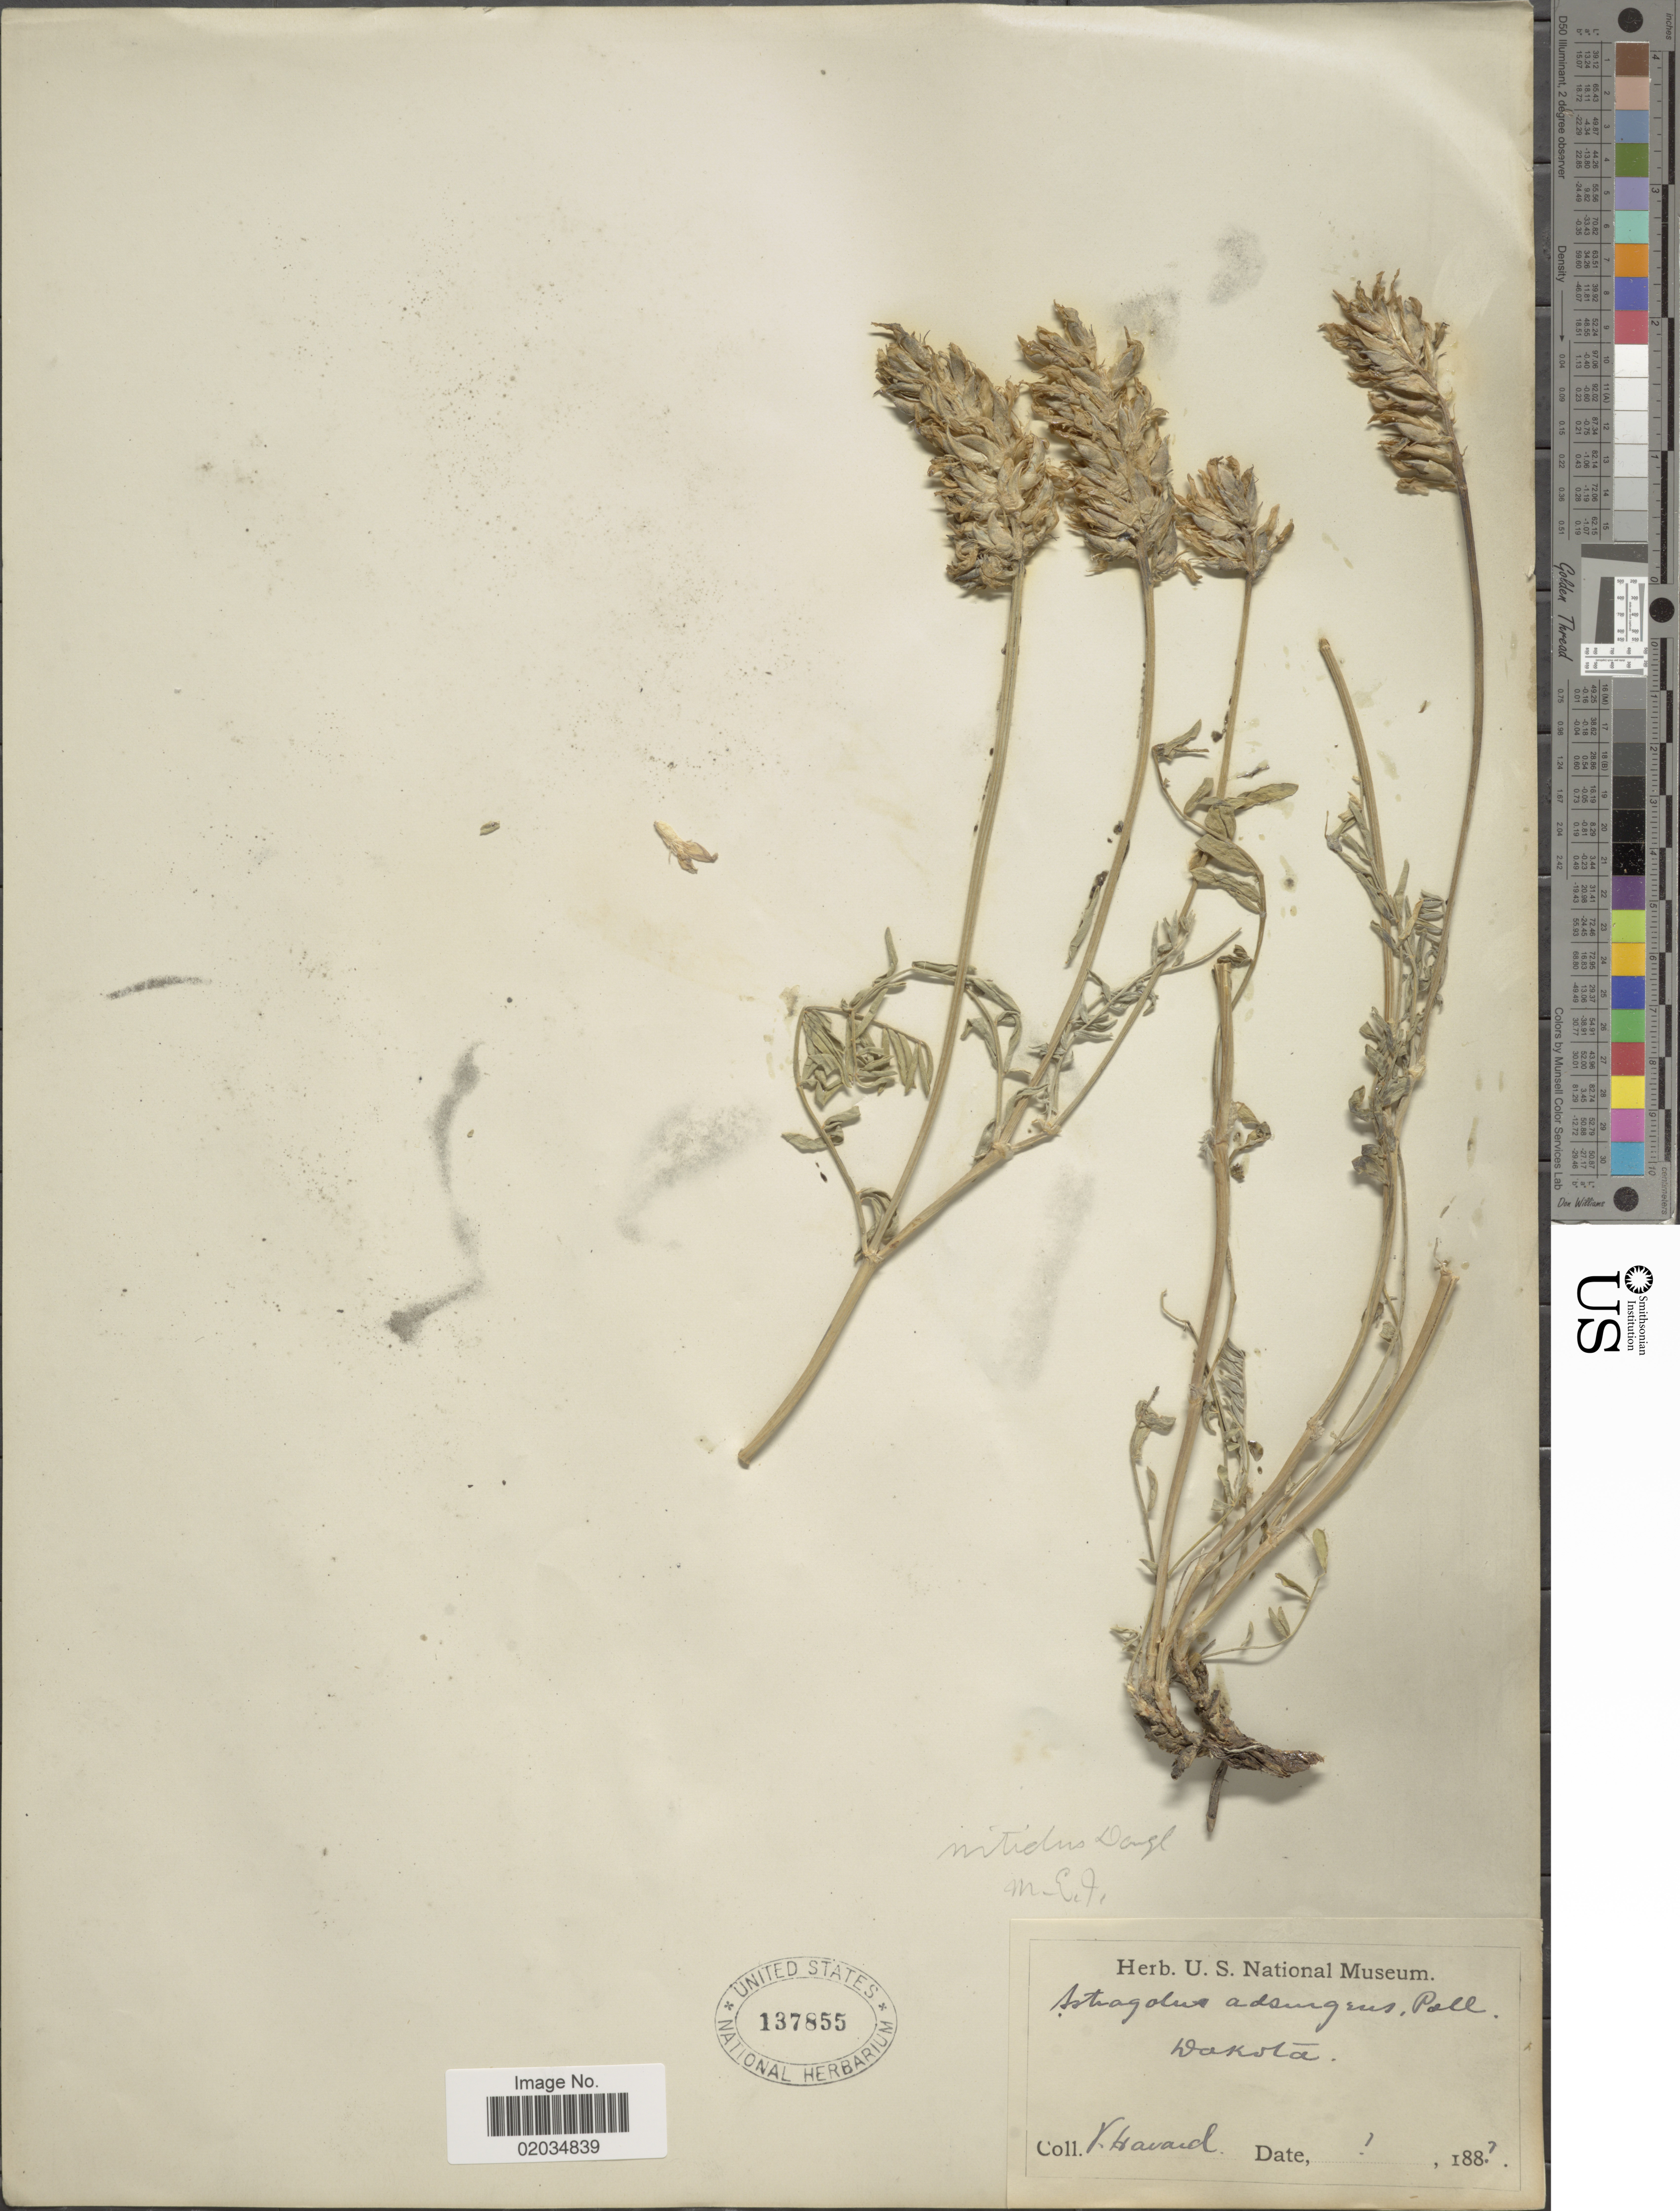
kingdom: Plantae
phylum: Tracheophyta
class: Magnoliopsida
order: Fabales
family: Fabaceae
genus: Astragalus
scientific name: Astragalus striatus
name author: Nutt.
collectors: V. Havard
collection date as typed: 188?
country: United States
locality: Dakota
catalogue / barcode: US 137855